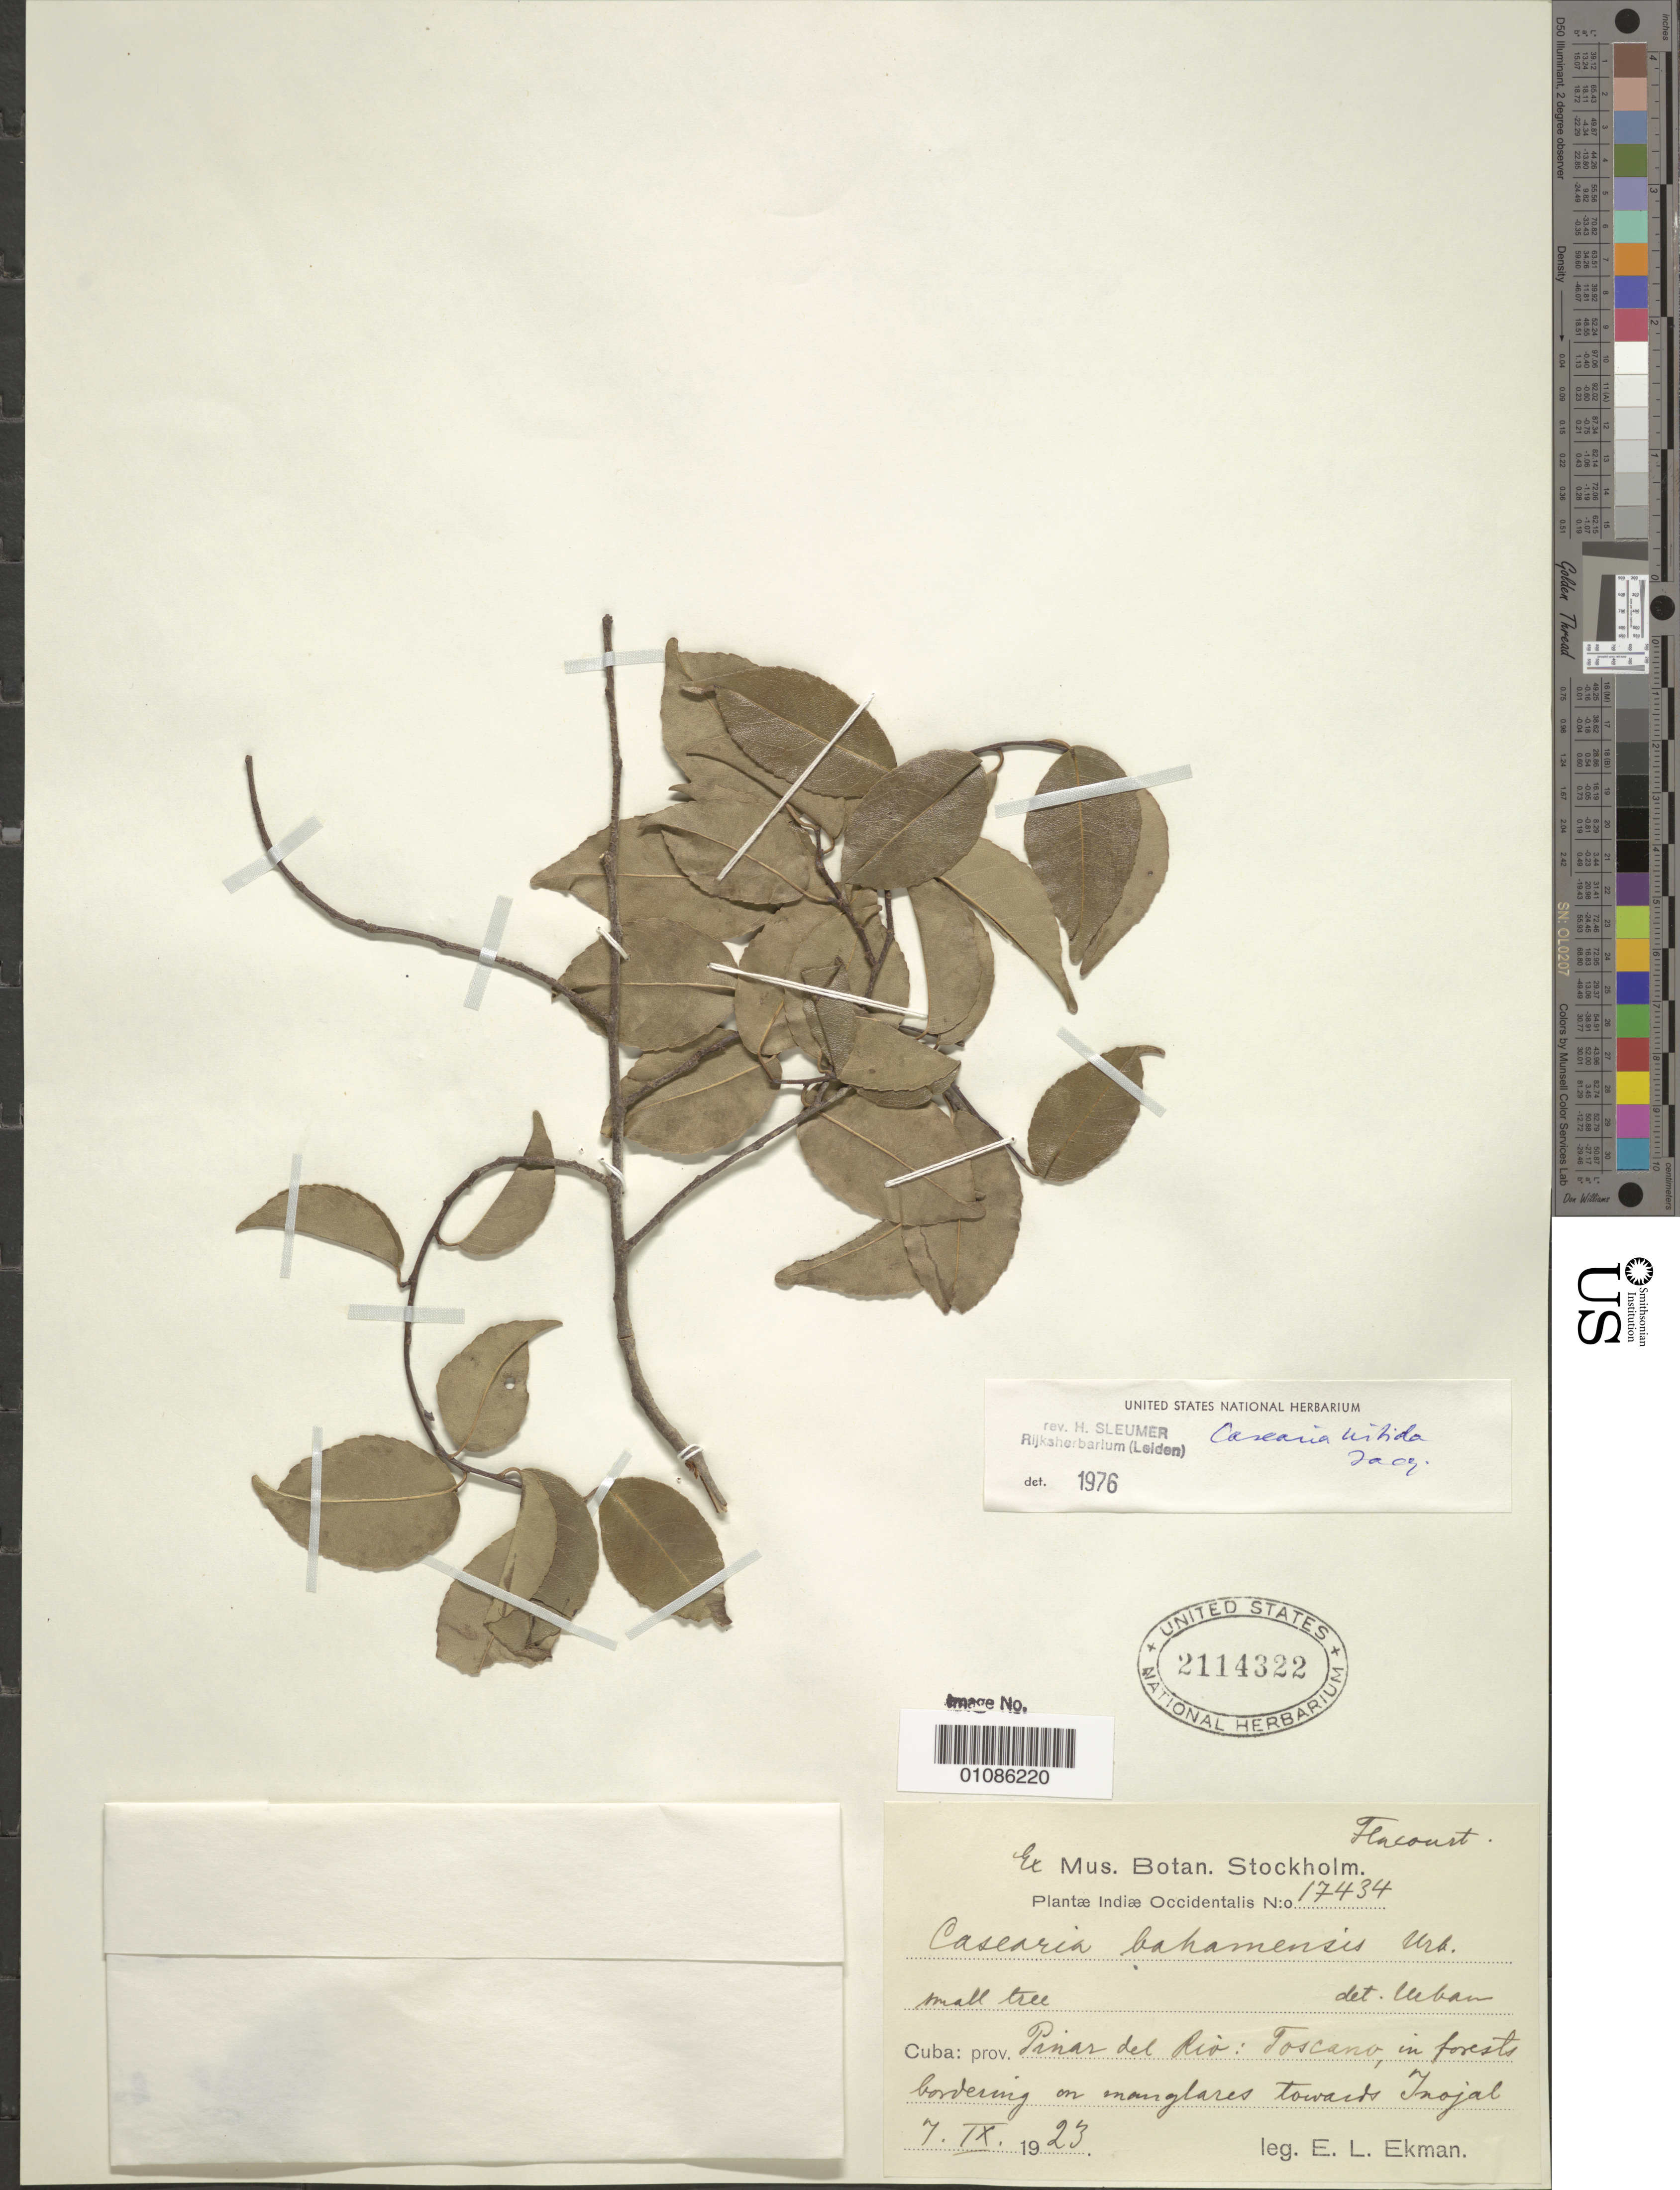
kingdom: Plantae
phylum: Tracheophyta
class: Magnoliopsida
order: Malpighiales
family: Salicaceae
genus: Casearia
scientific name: Casearia bahamensis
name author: Urb.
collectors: E. L. Ekman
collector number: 17434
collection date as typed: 07 Oct 1923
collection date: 1923-10-07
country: Cuba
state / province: Pinar del Rio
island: Cuba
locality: Pinar del Rio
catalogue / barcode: US 2114322